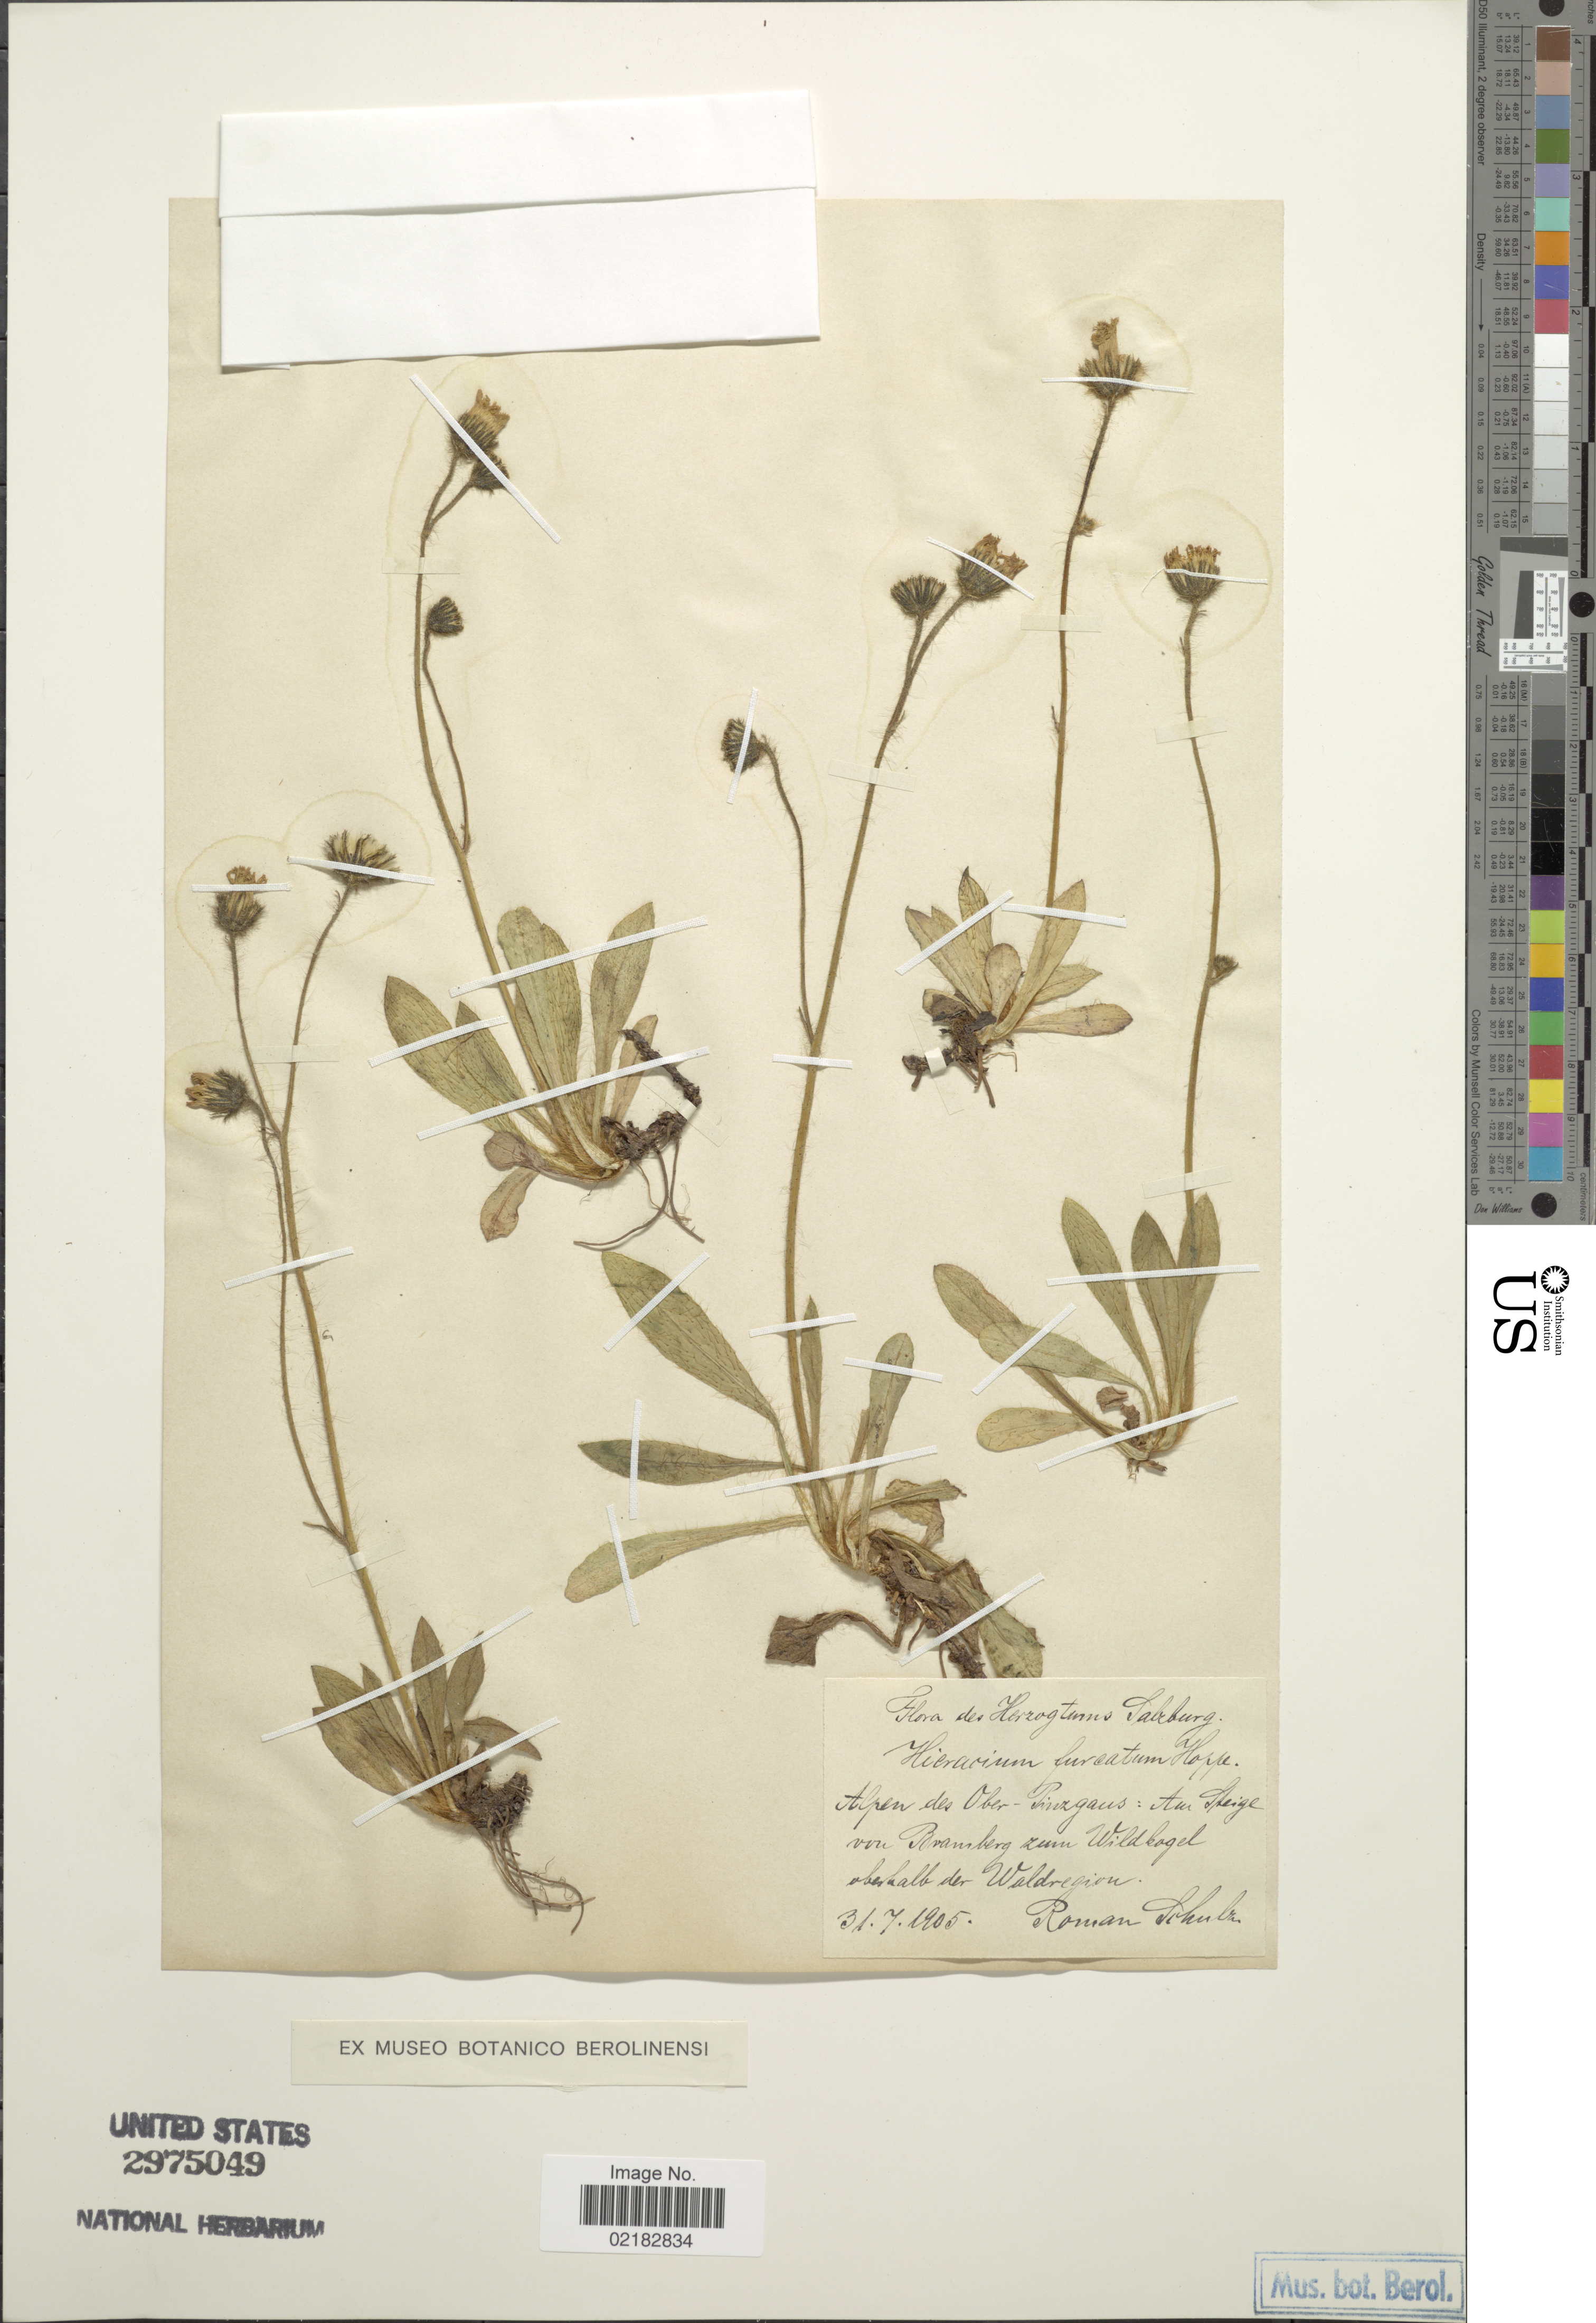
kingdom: Plantae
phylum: Tracheophyta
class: Magnoliopsida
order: Asterales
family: Asteraceae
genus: Pilosella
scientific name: Pilosella acutifolia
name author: (Vill.) Arvet-Touvet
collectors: R. Schulz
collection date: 1905-07-31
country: Austria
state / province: Salzburg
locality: Herzogtinnes Salzburg, Alpes de Ober- Pinzgaus: Au Theige vou Branberg zum Wildkogel Obkalb der Waldregion [interpreted]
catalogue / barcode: US 2975049